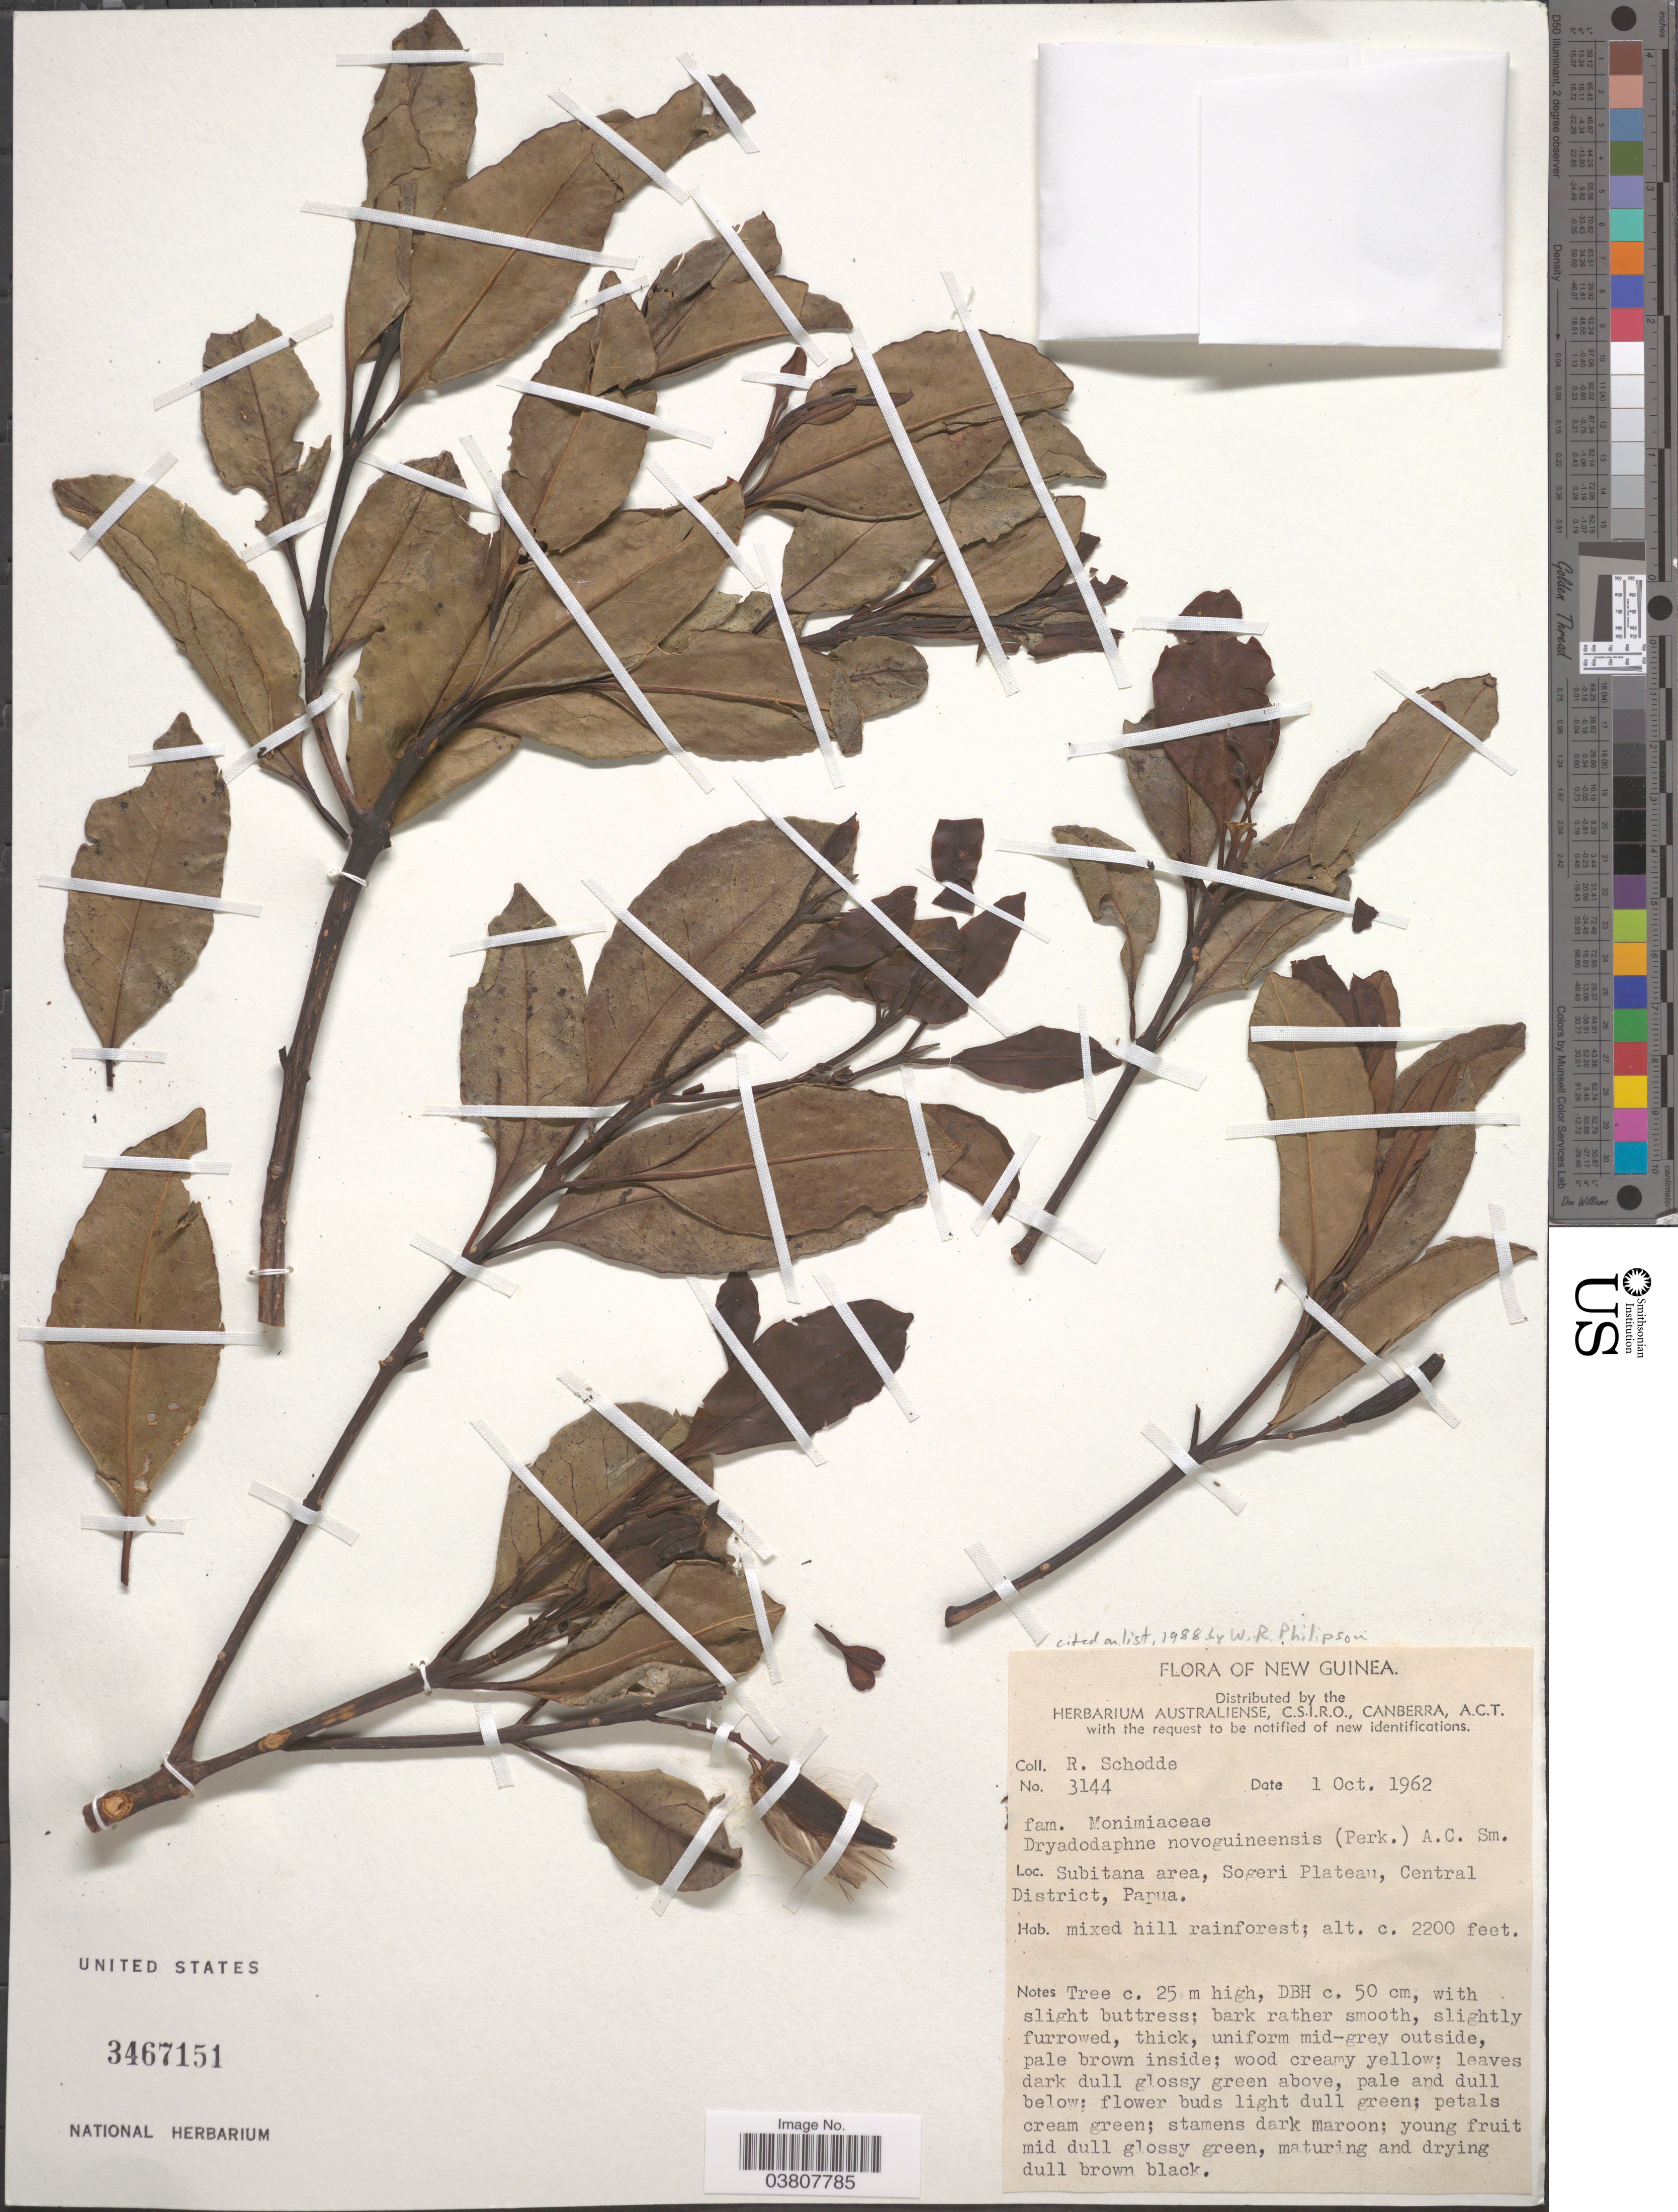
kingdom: Plantae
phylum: Tracheophyta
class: Magnoliopsida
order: Laurales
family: Atherospermataceae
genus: Dryadodaphne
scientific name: Dryadodaphne crassa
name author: Schodde ex Philipson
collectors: R. Schodde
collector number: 3144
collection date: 1962-10-01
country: Papua New Guinea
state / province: Central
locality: New Guinea. Subitana area, Sogeri Plateau, Central District, Papua.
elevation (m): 671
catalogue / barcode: US 3467151